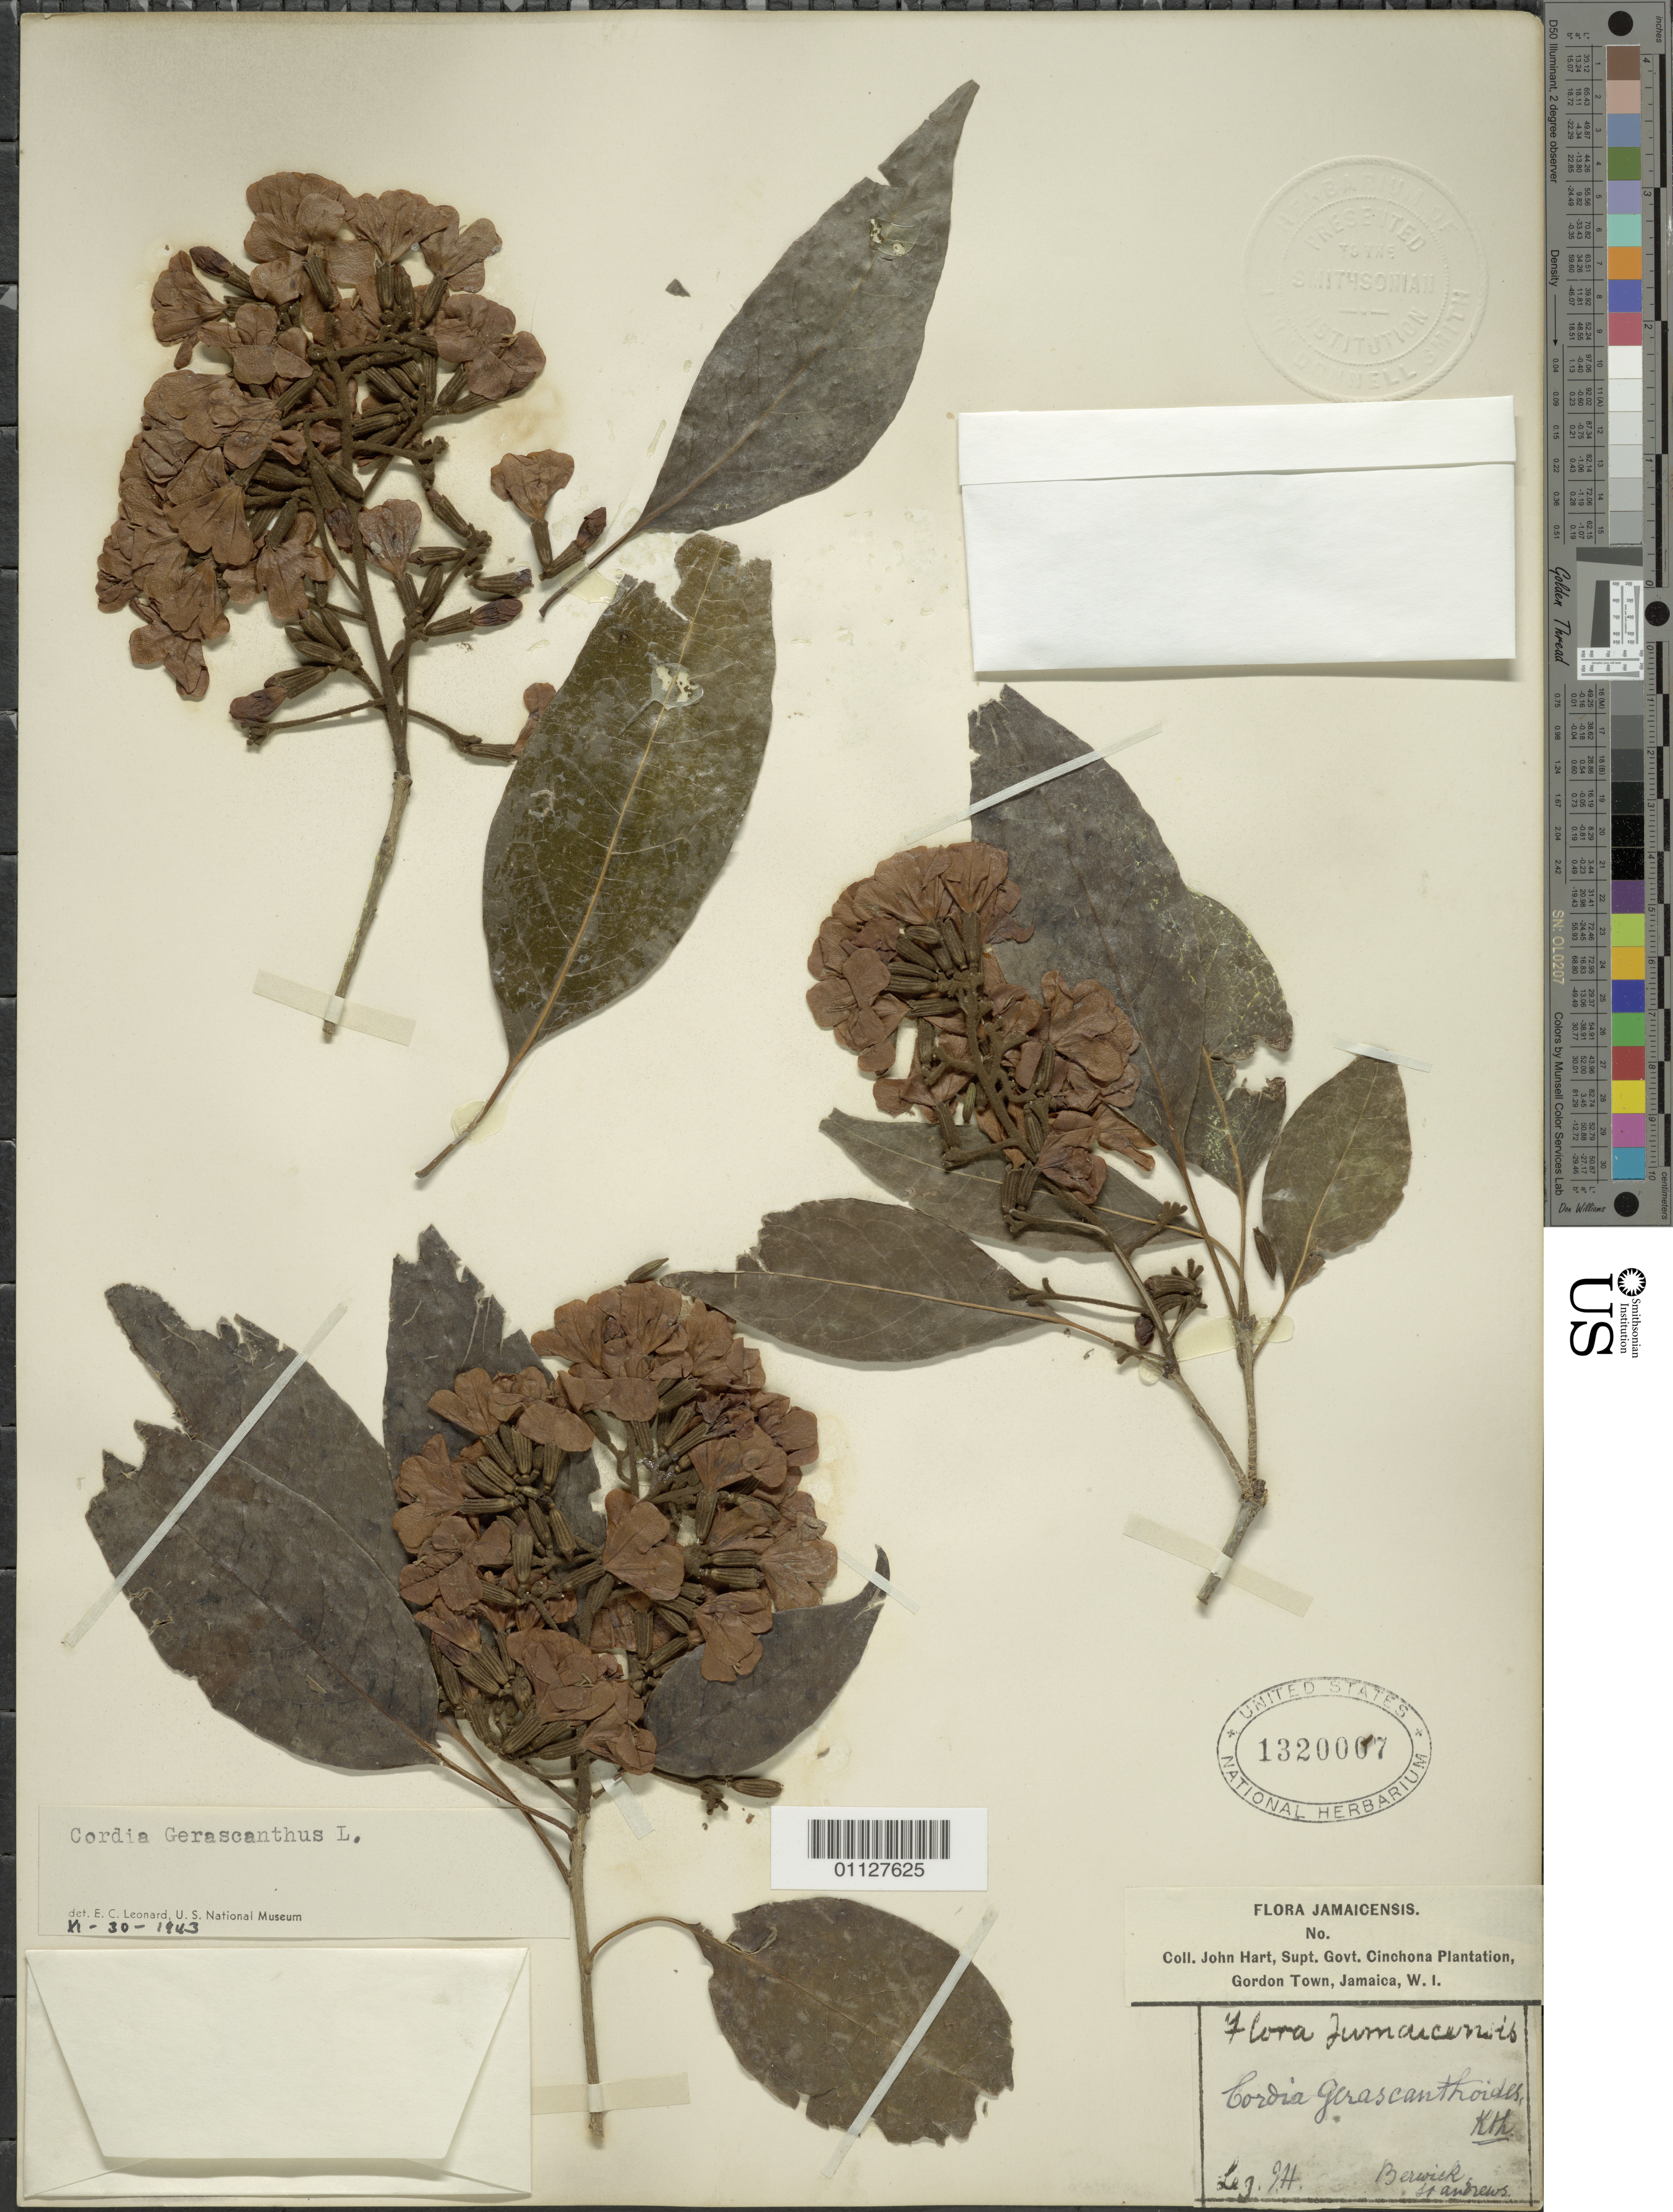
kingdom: Plantae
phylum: Tracheophyta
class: Magnoliopsida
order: Boraginales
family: Cordiaceae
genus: Cordia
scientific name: Cordia galeottiana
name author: A. Rich.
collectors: J. Hart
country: Jamaica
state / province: Saint Andrew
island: Jamaica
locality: Cinchona Plantation, Gordon Town. Berwick.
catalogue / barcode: US 1320007